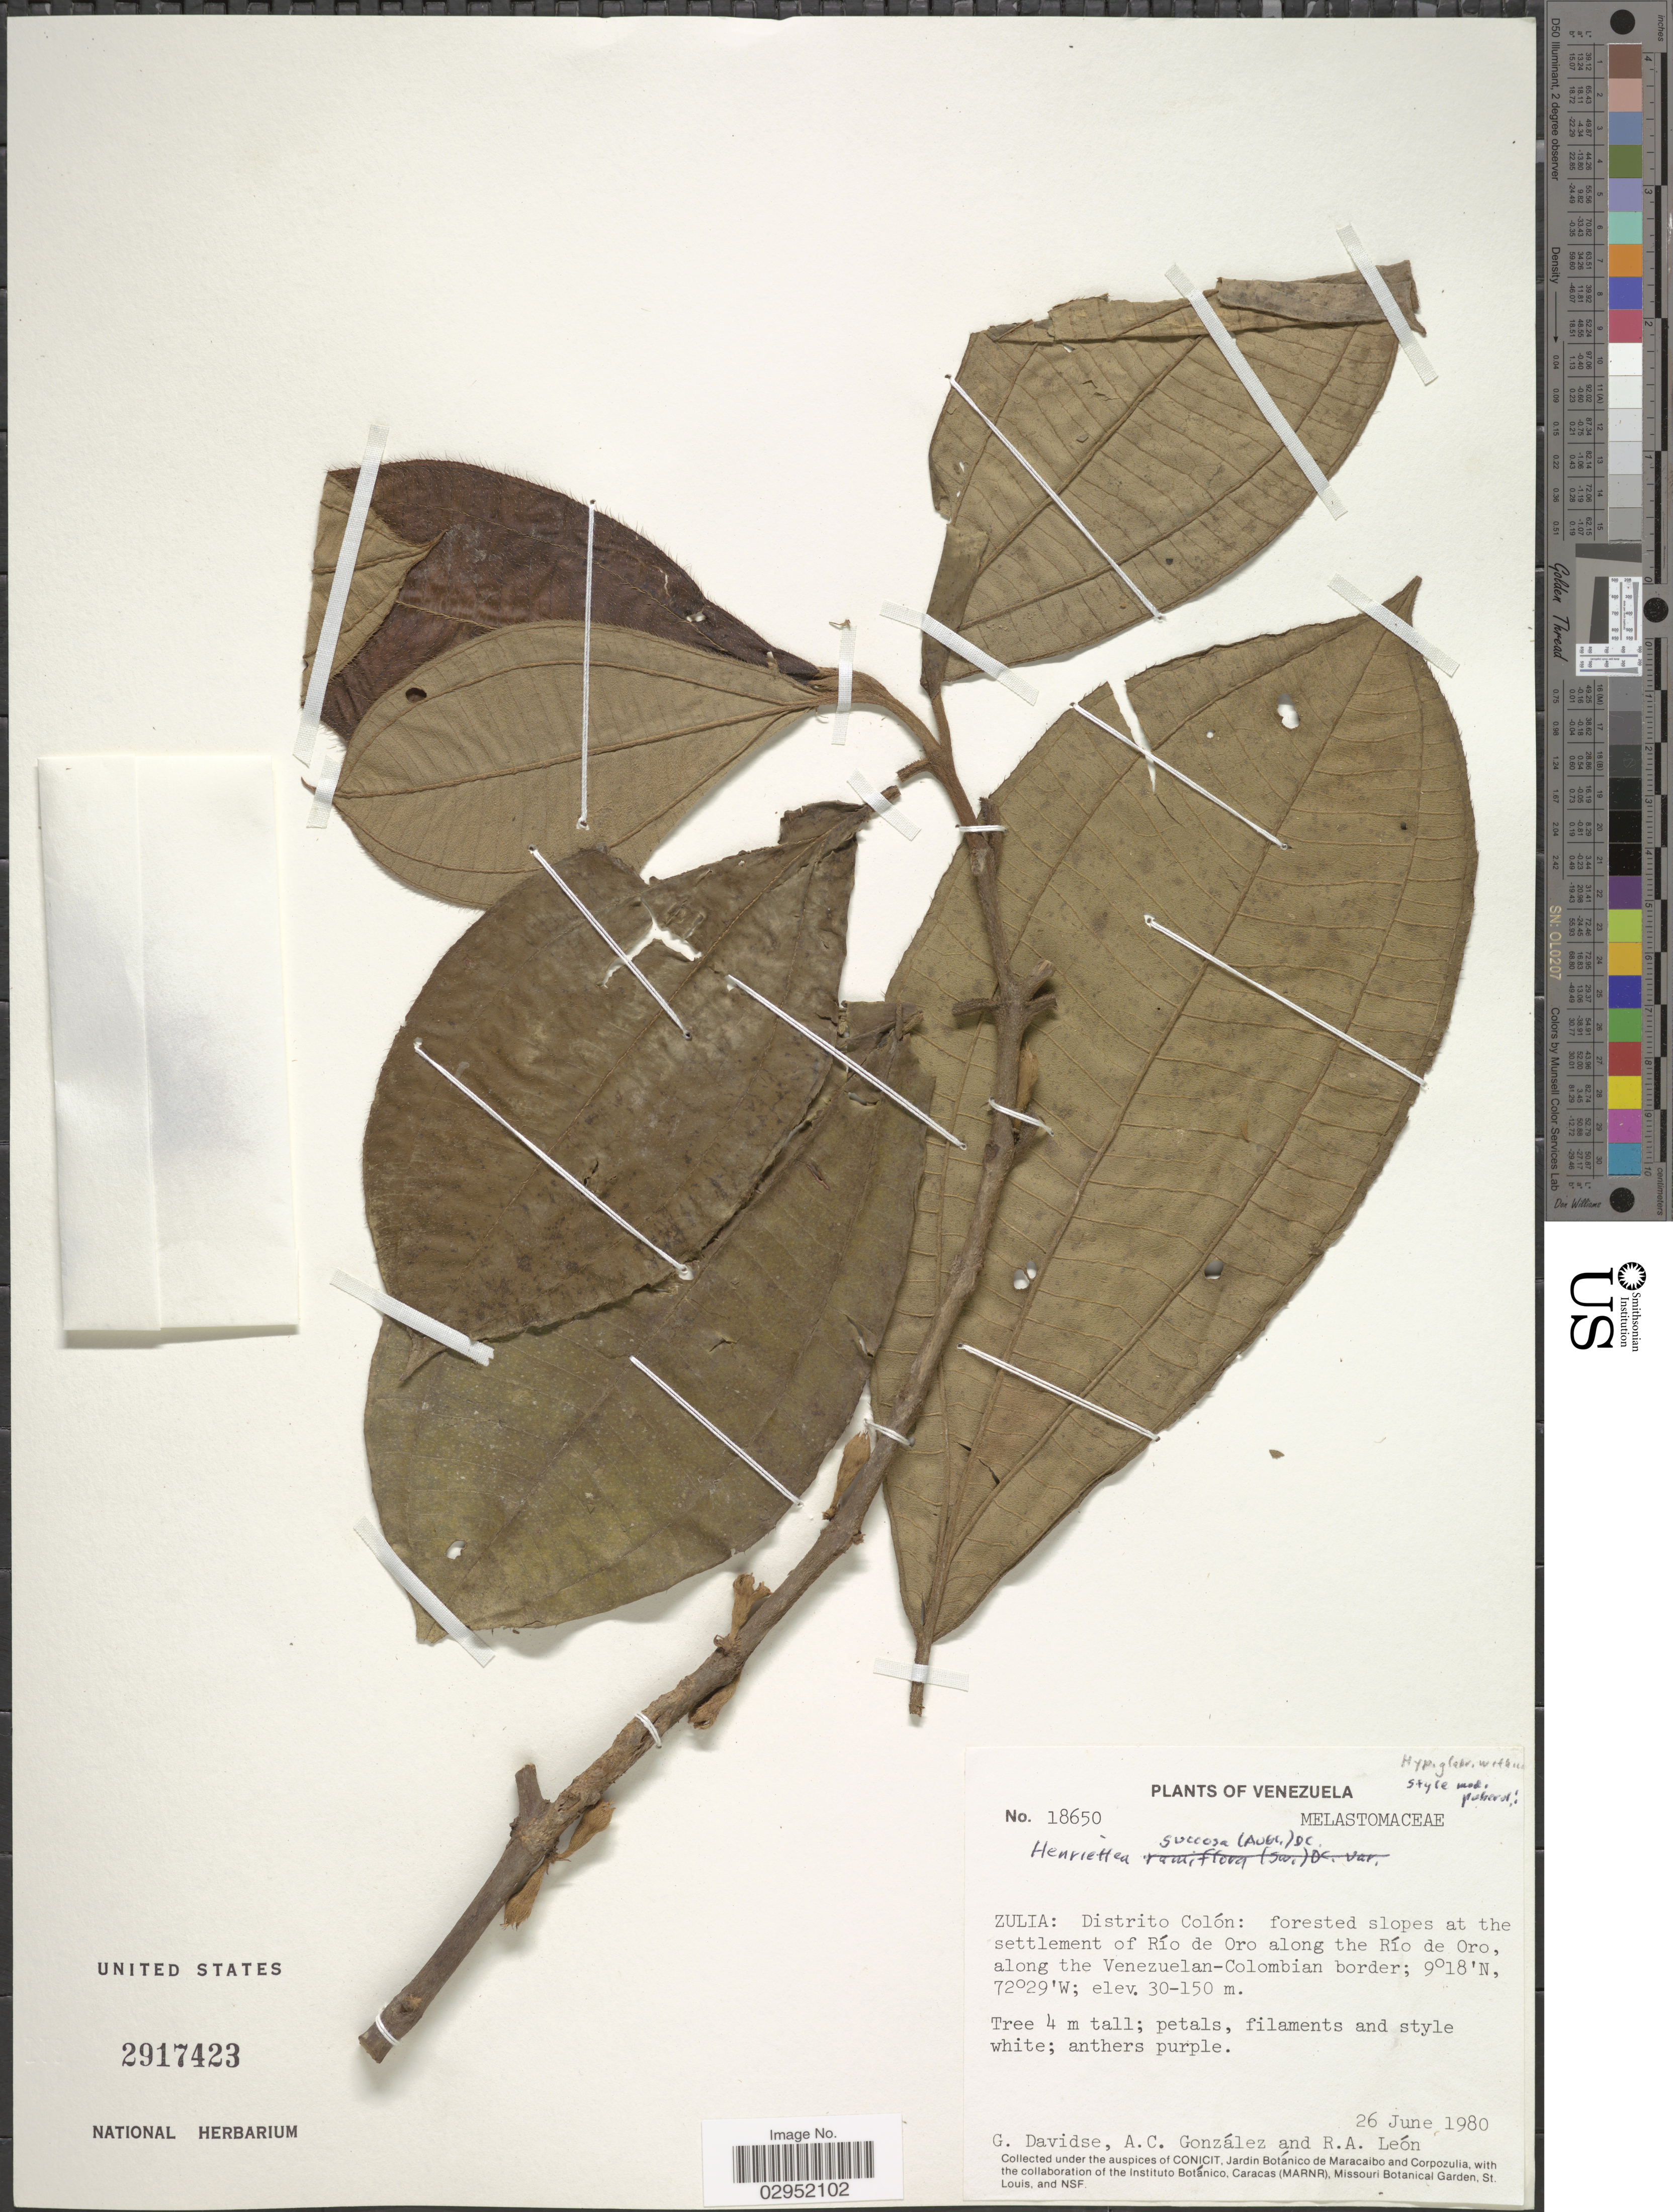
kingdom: Plantae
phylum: Tracheophyta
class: Magnoliopsida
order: Myrtales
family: Melastomataceae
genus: Henriettea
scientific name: Henriettea succosa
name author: (Aubl.) DC.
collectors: G. Davidse, A. C. González & R. A. León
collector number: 18650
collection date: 1980-06-26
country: Venezuela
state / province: Zulia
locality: Distrito Colón: forested slopes at the settlement of Río de Oro along the Río de Oro, along the Venezuelan-Colombian border.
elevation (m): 30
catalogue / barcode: US 2917423